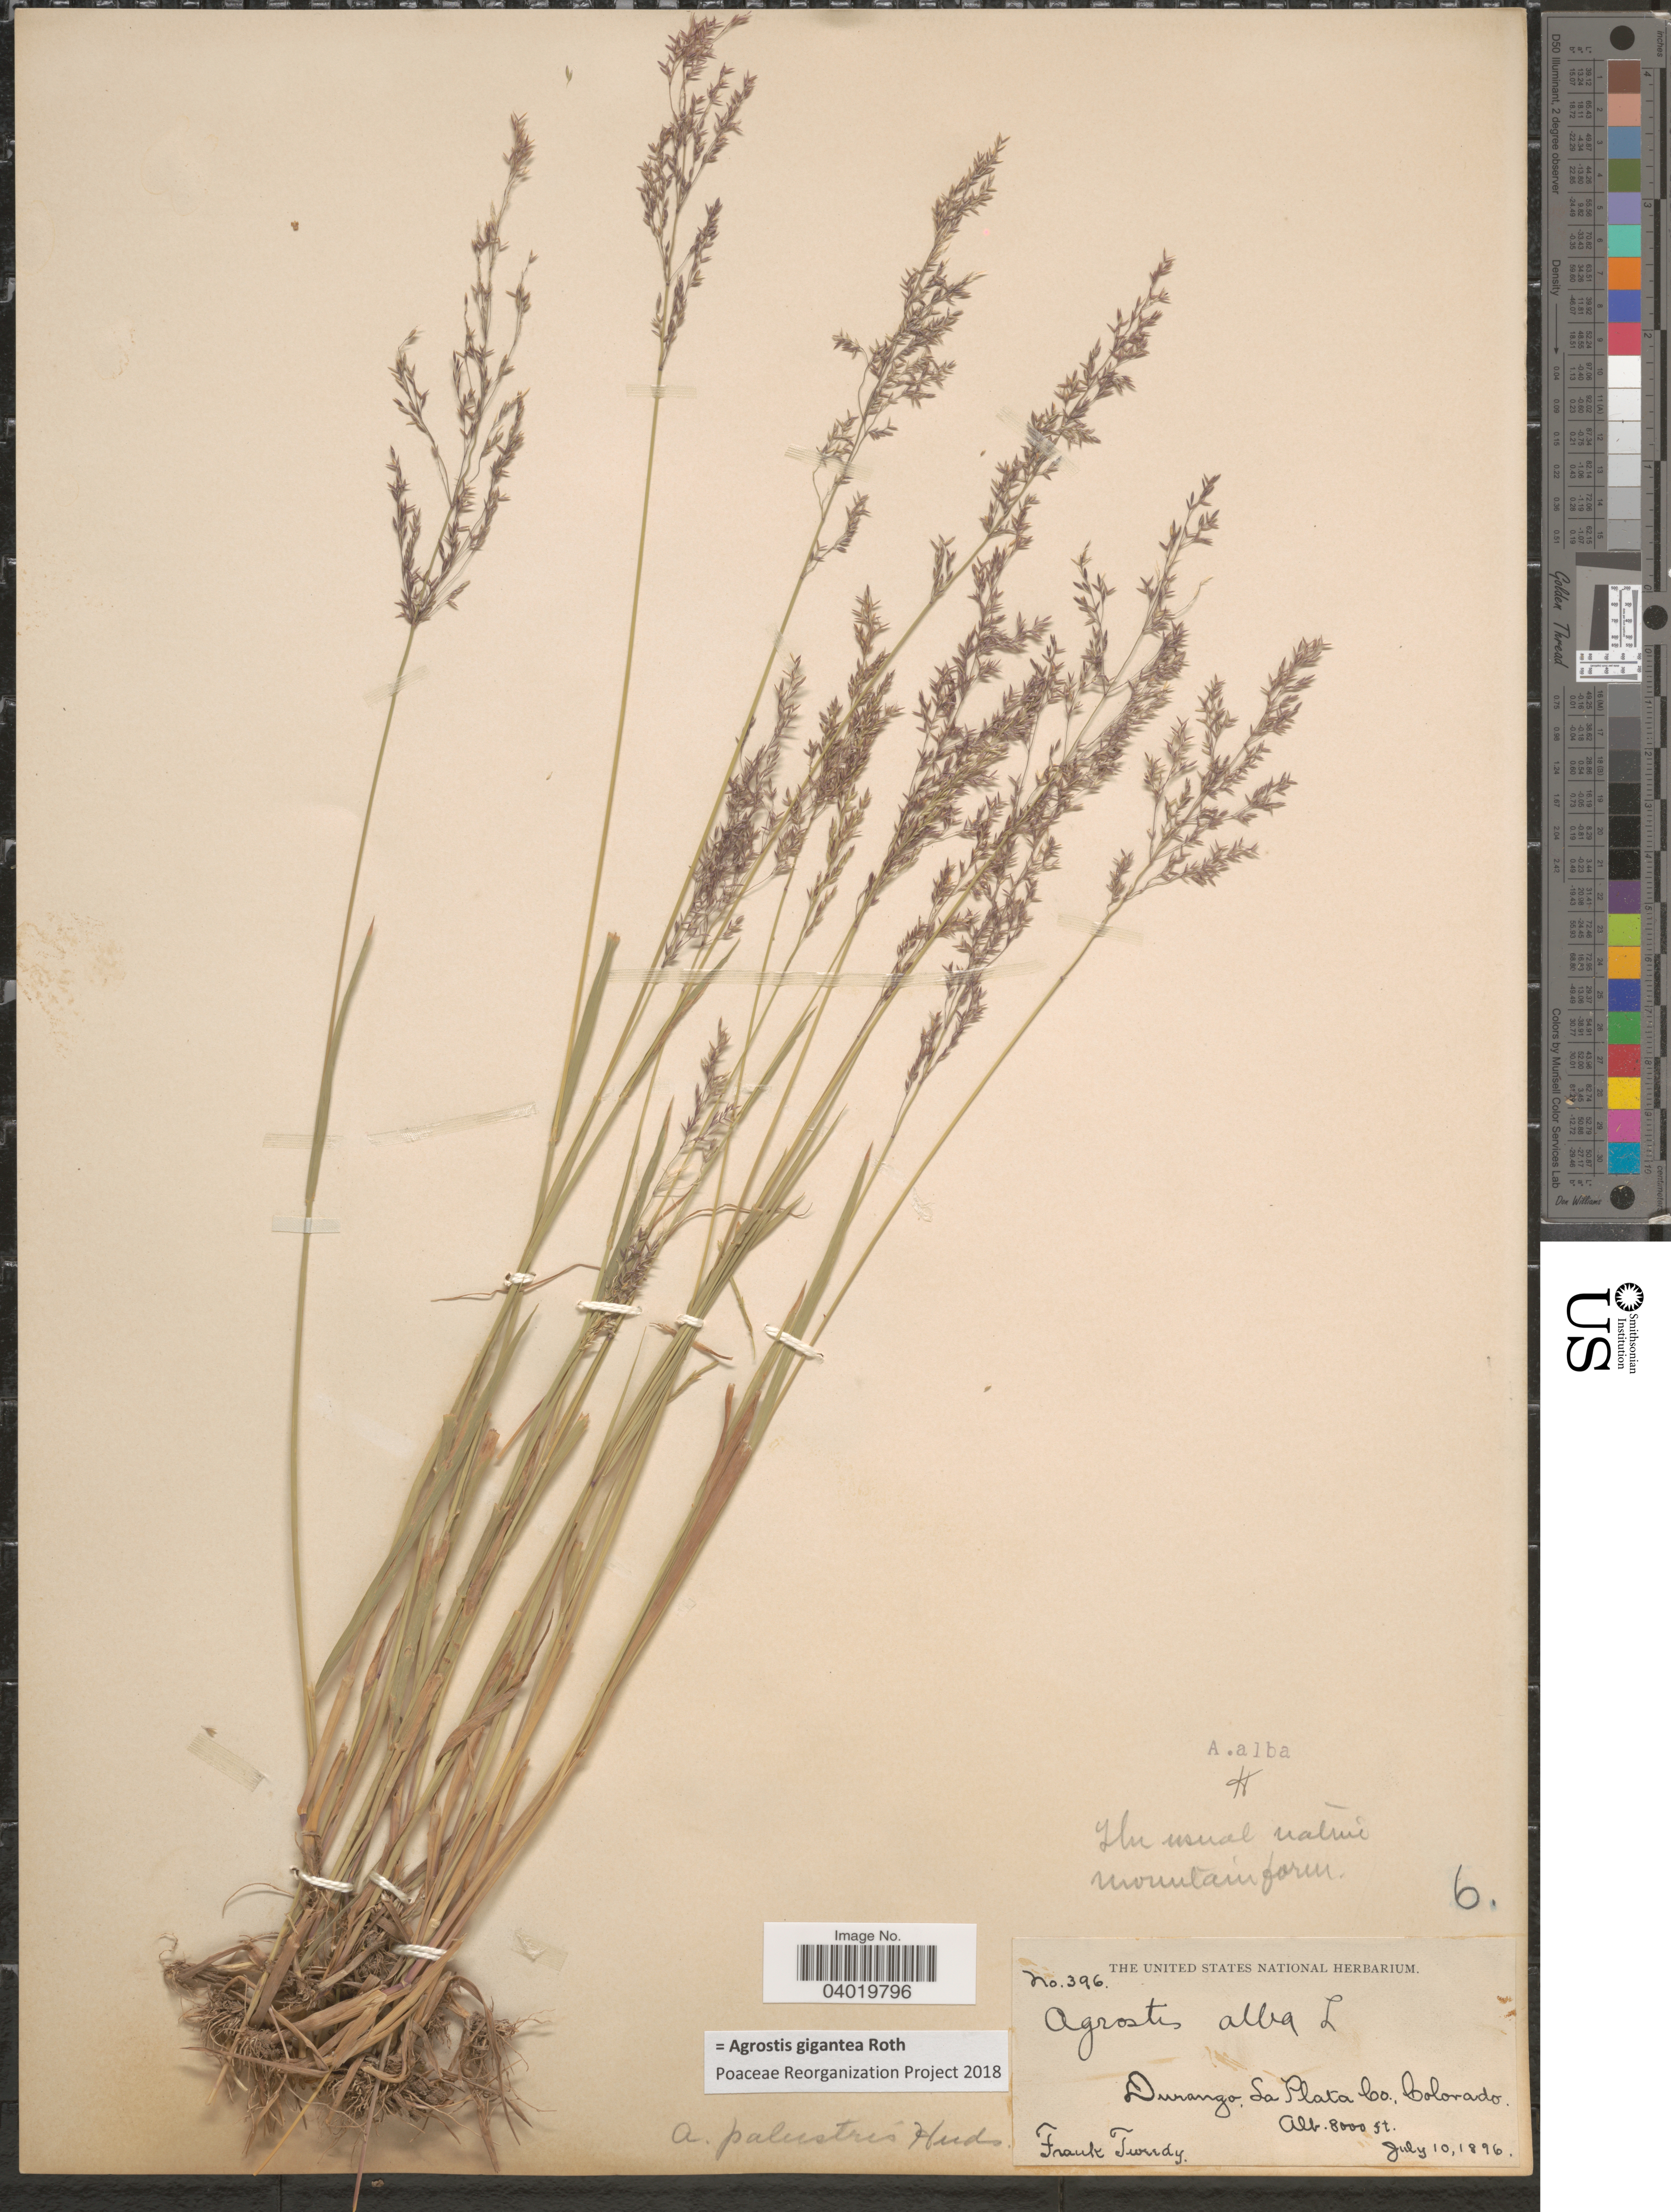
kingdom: Plantae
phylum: Tracheophyta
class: Liliopsida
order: Poales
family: Poaceae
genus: Agrostis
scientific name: Agrostis gigantea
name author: Roth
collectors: F. Tweedy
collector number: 396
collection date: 1896-07-10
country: United States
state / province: Colorado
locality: Durango, La Plata Co.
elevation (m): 2438